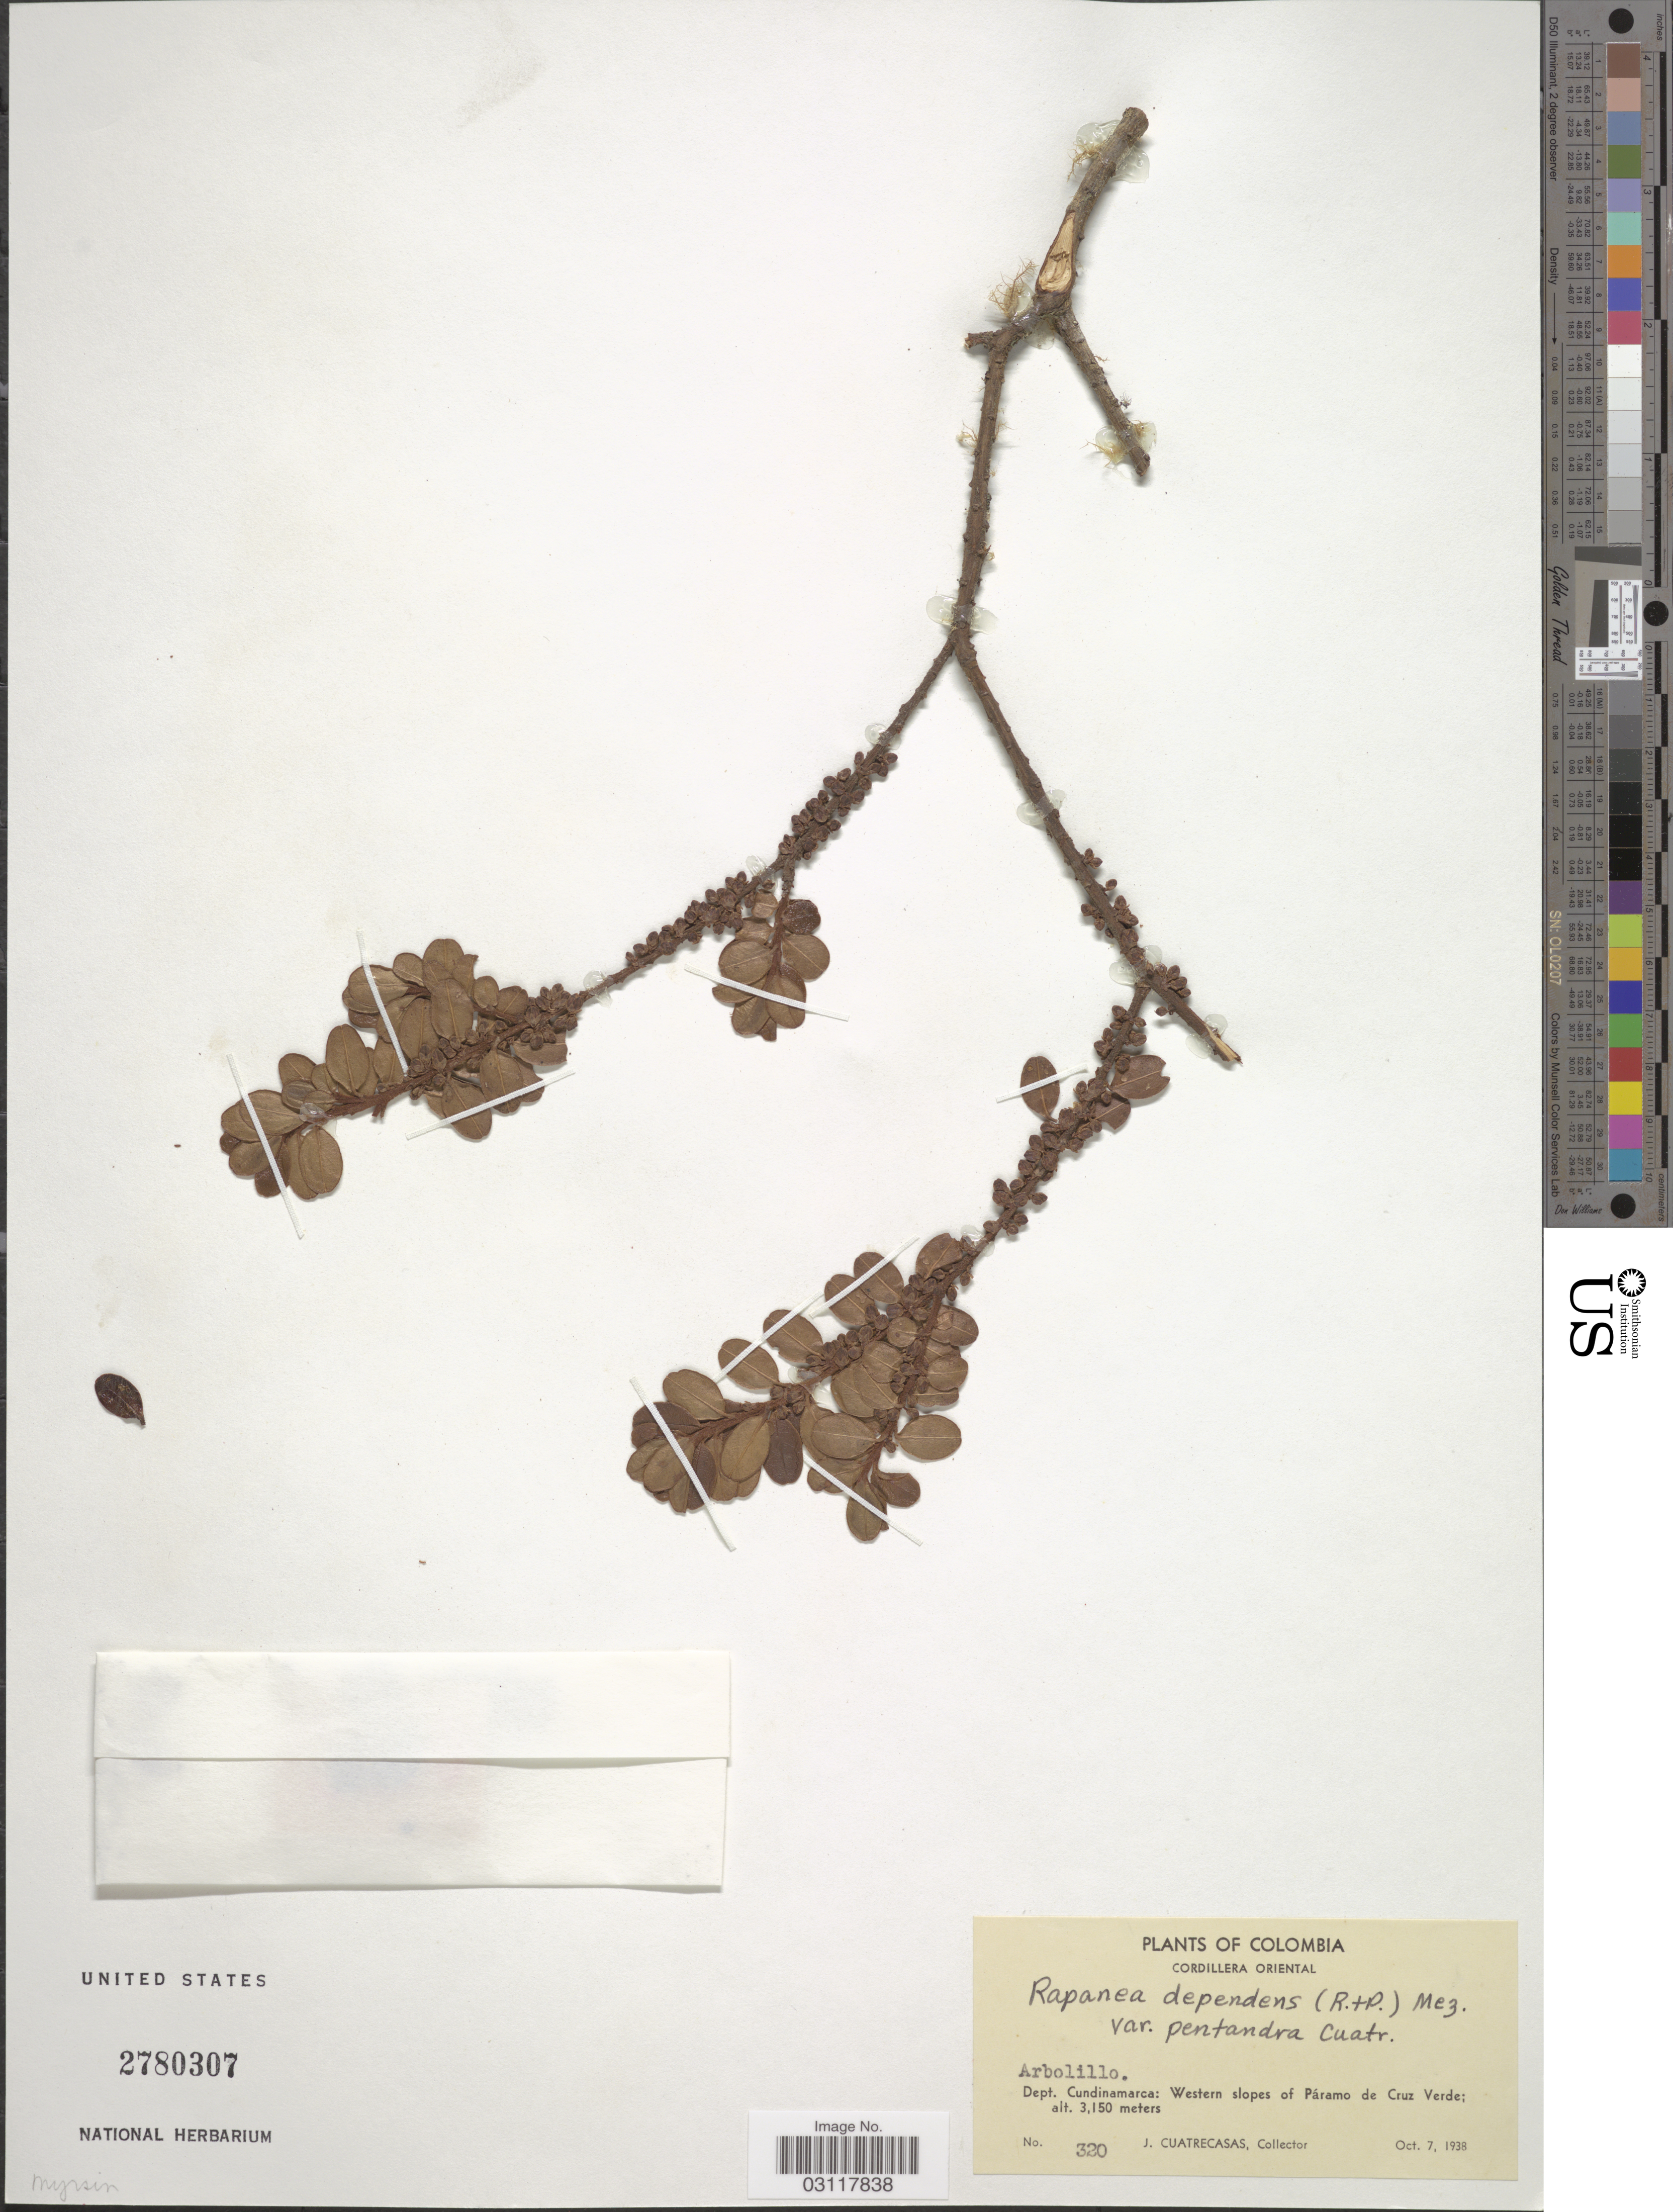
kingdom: Plantae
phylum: Tracheophyta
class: Magnoliopsida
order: Ericales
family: Primulaceae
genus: Rapanea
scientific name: Rapanea dependens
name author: (Ruiz & Pav.) Mez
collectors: J. Cuatrecasas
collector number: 320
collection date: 1938-10-07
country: Colombia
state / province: Cundinamarca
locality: Cordillera Oriental. Dept. Cundinamarca: Western slopes of Páramo de Cruz Verde.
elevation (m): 3150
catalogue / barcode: US 2780307